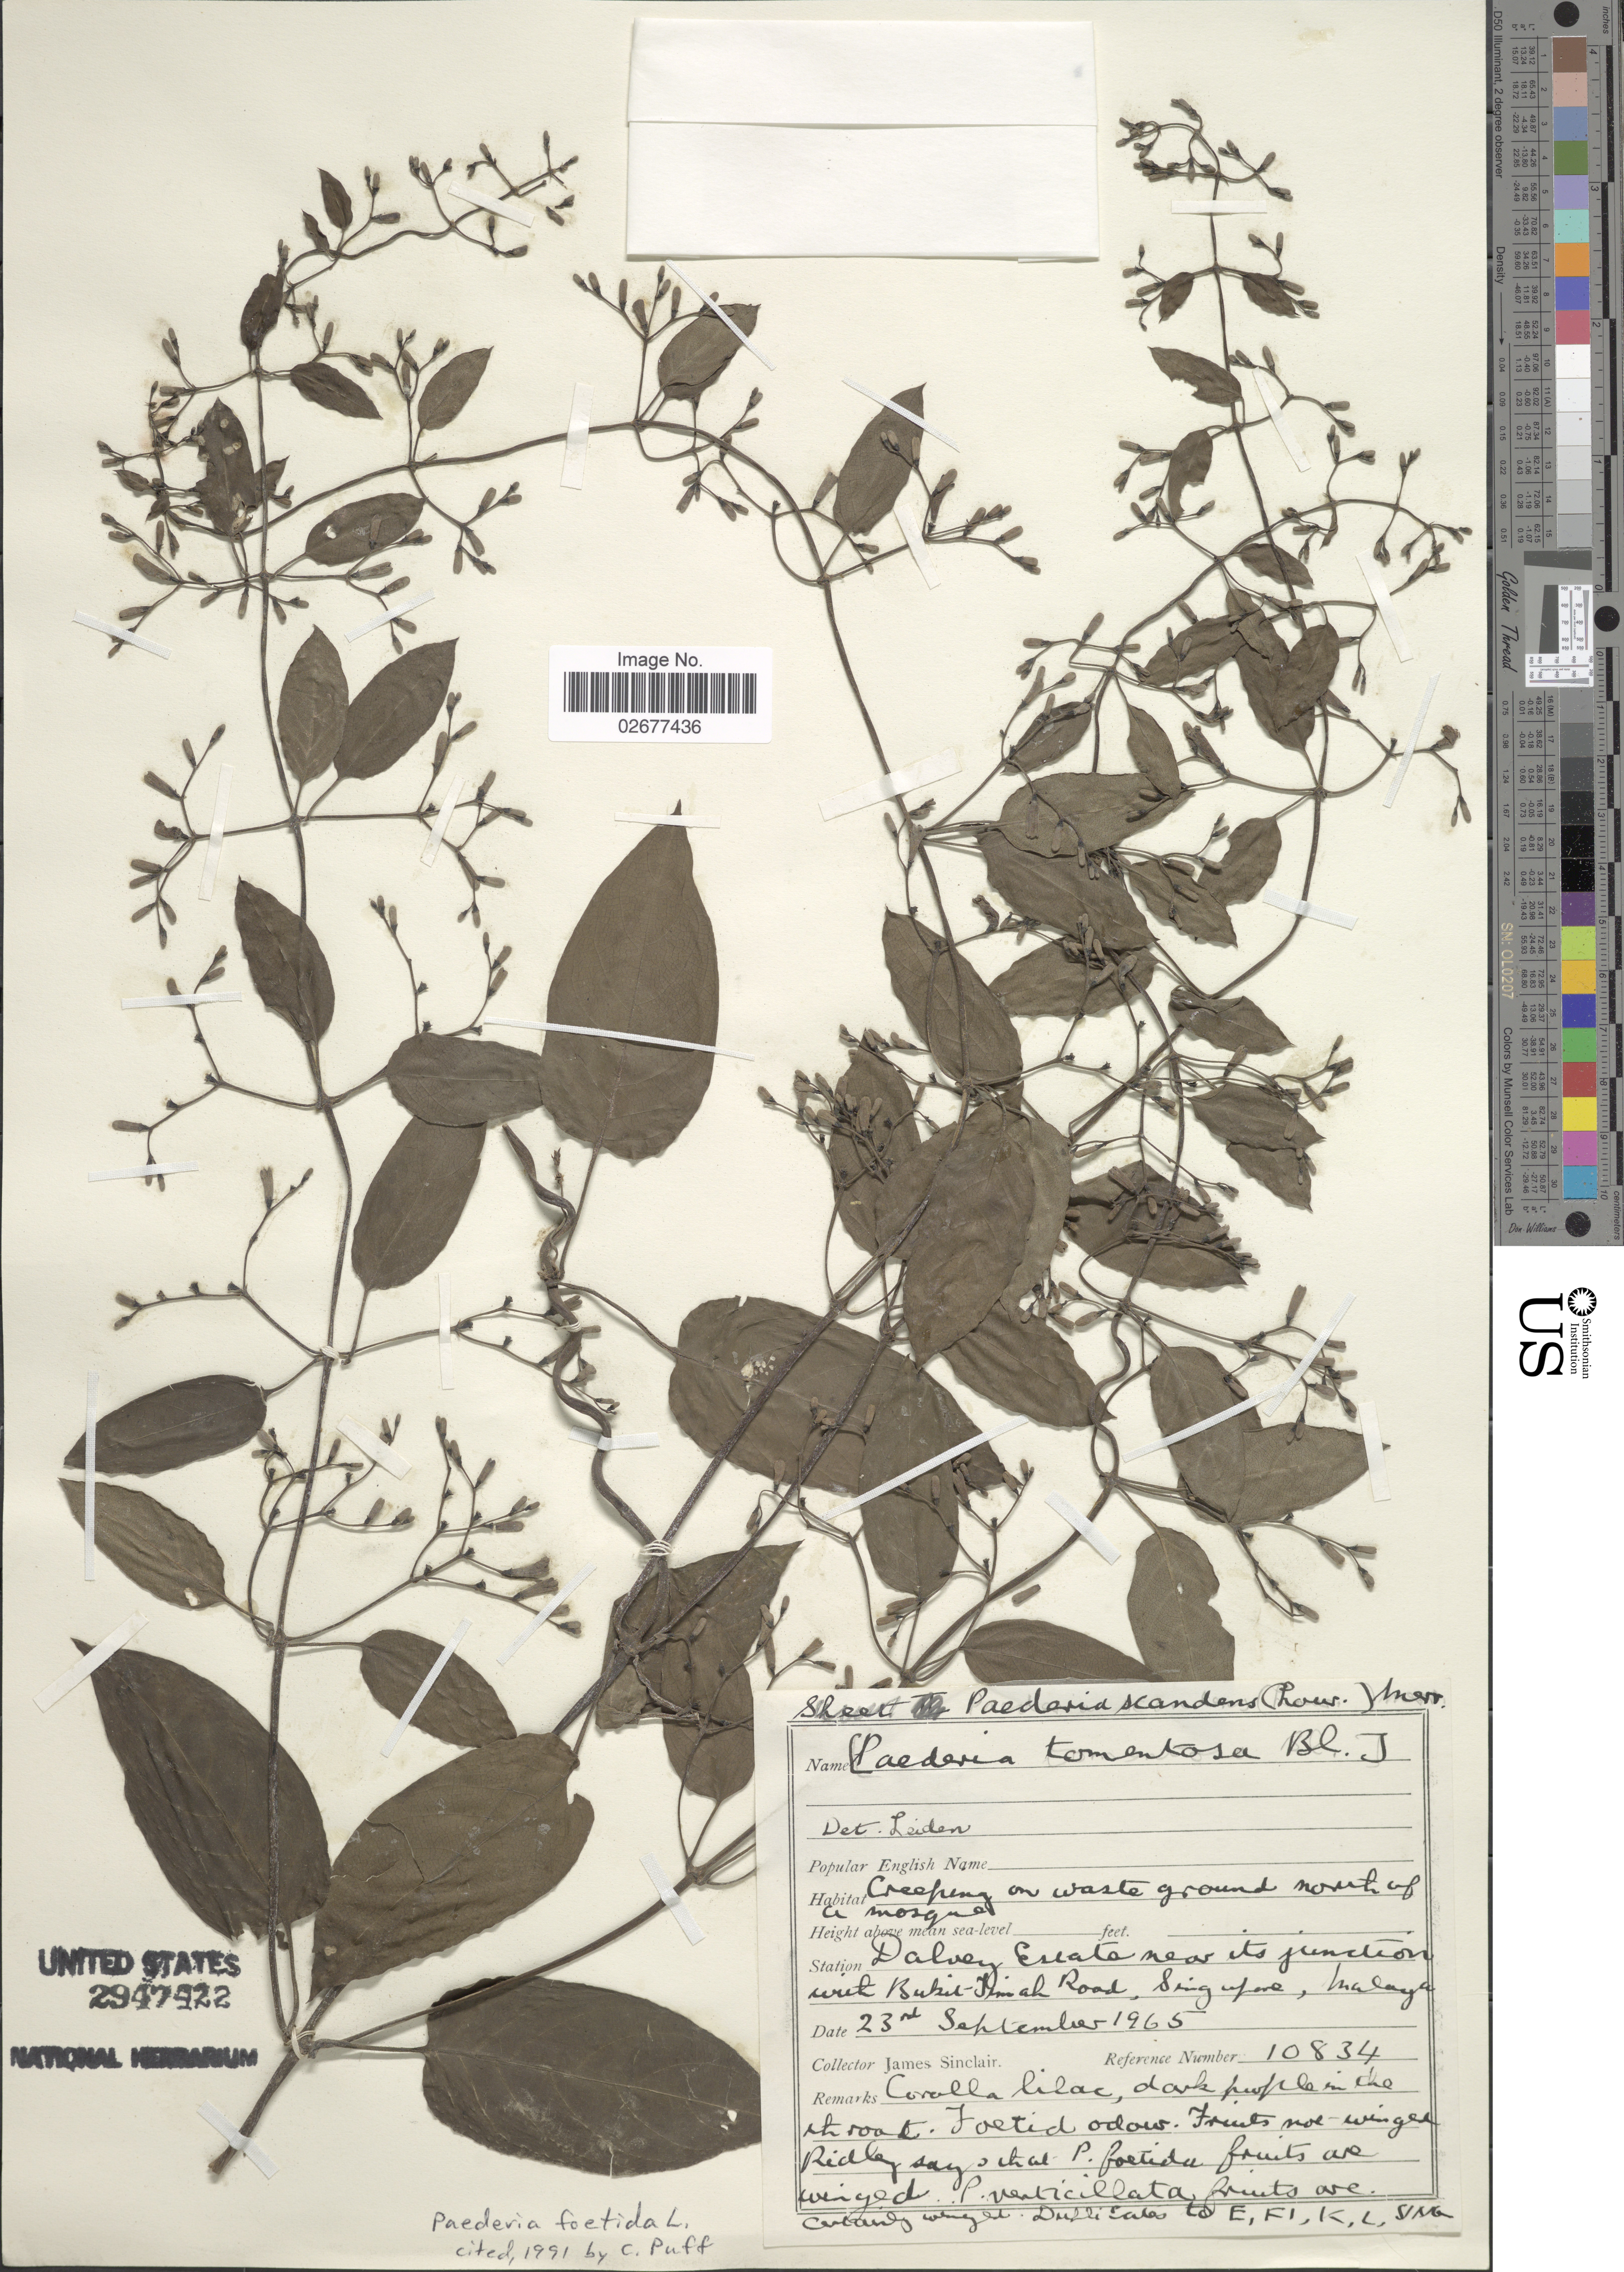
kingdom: Plantae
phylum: Tracheophyta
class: Magnoliopsida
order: Gentianales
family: Rubiaceae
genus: Paederia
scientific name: Paederia foetida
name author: L.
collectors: J. Sinclair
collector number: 10834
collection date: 1965-09-23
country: Singapore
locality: Dalvey Estate near its junction with Bukit-Timah Road, Malaya.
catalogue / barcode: US 2947422